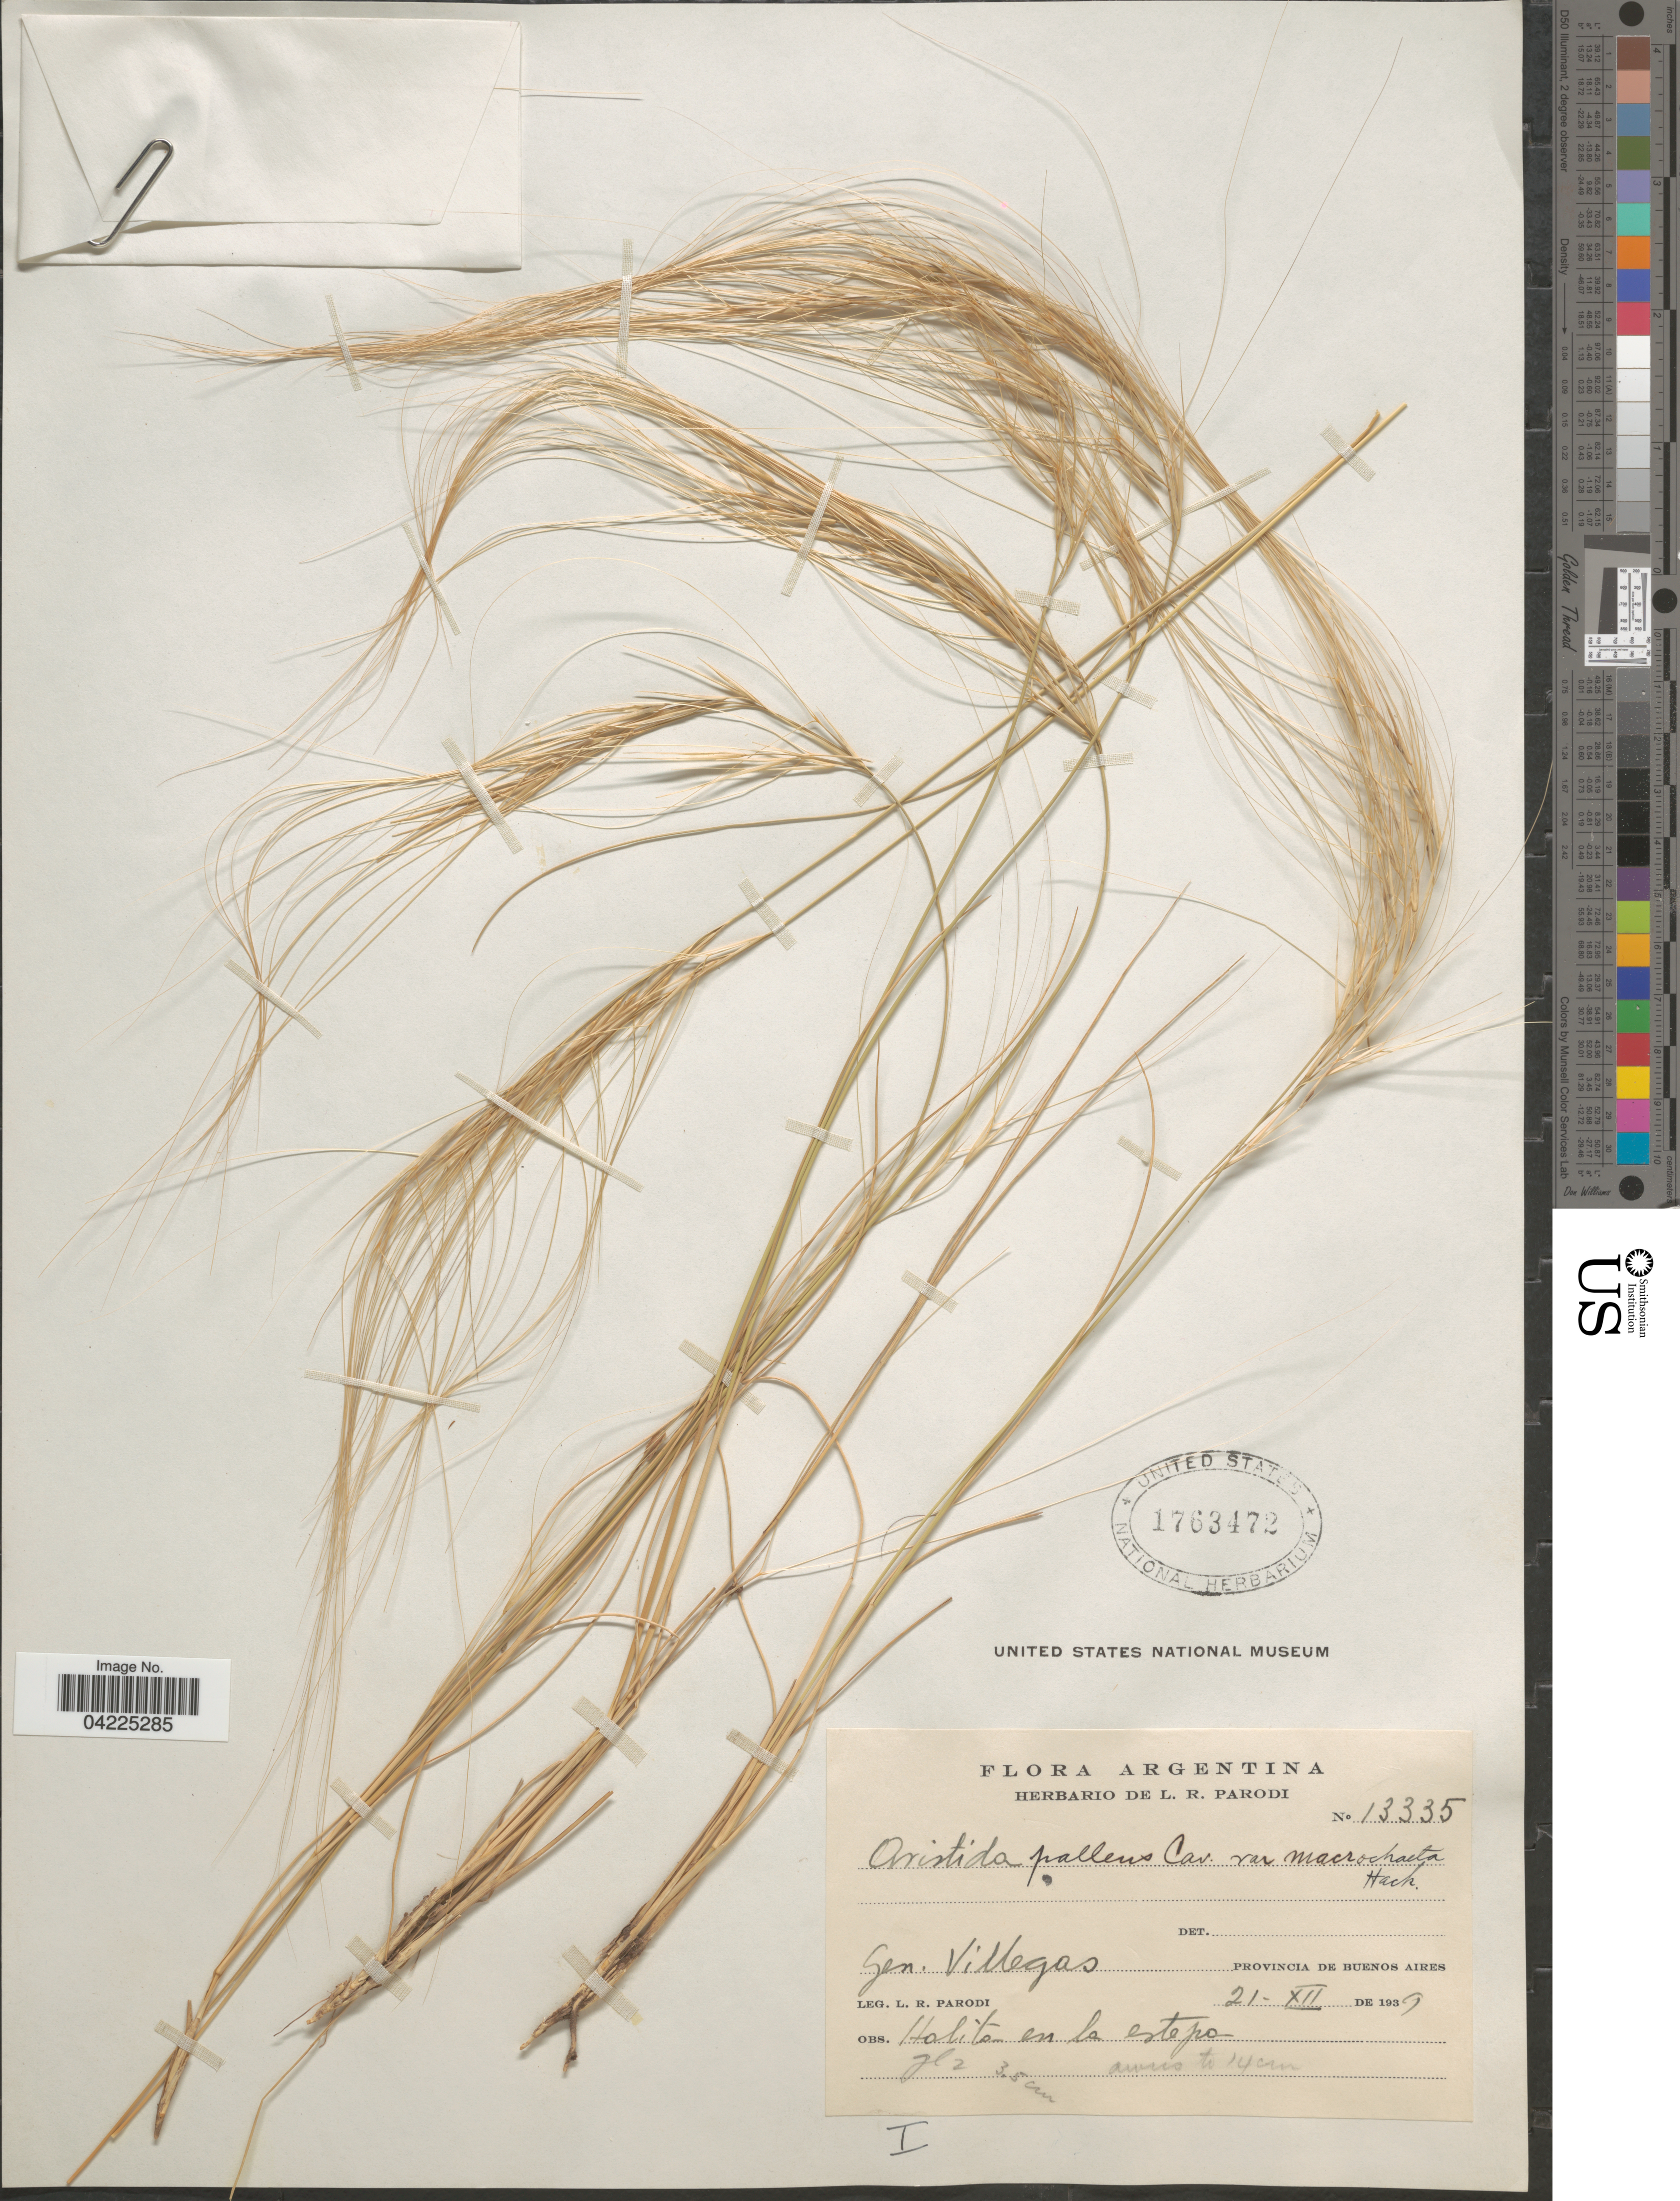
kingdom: Plantae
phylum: Tracheophyta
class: Liliopsida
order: Poales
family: Poaceae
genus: Aristida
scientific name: Aristida pallens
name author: Cav.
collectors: L. R. Parodi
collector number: I13335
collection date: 1939-12-21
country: Argentina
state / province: Buenos Aires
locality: Gen. Villegas.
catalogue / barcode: US 1763472